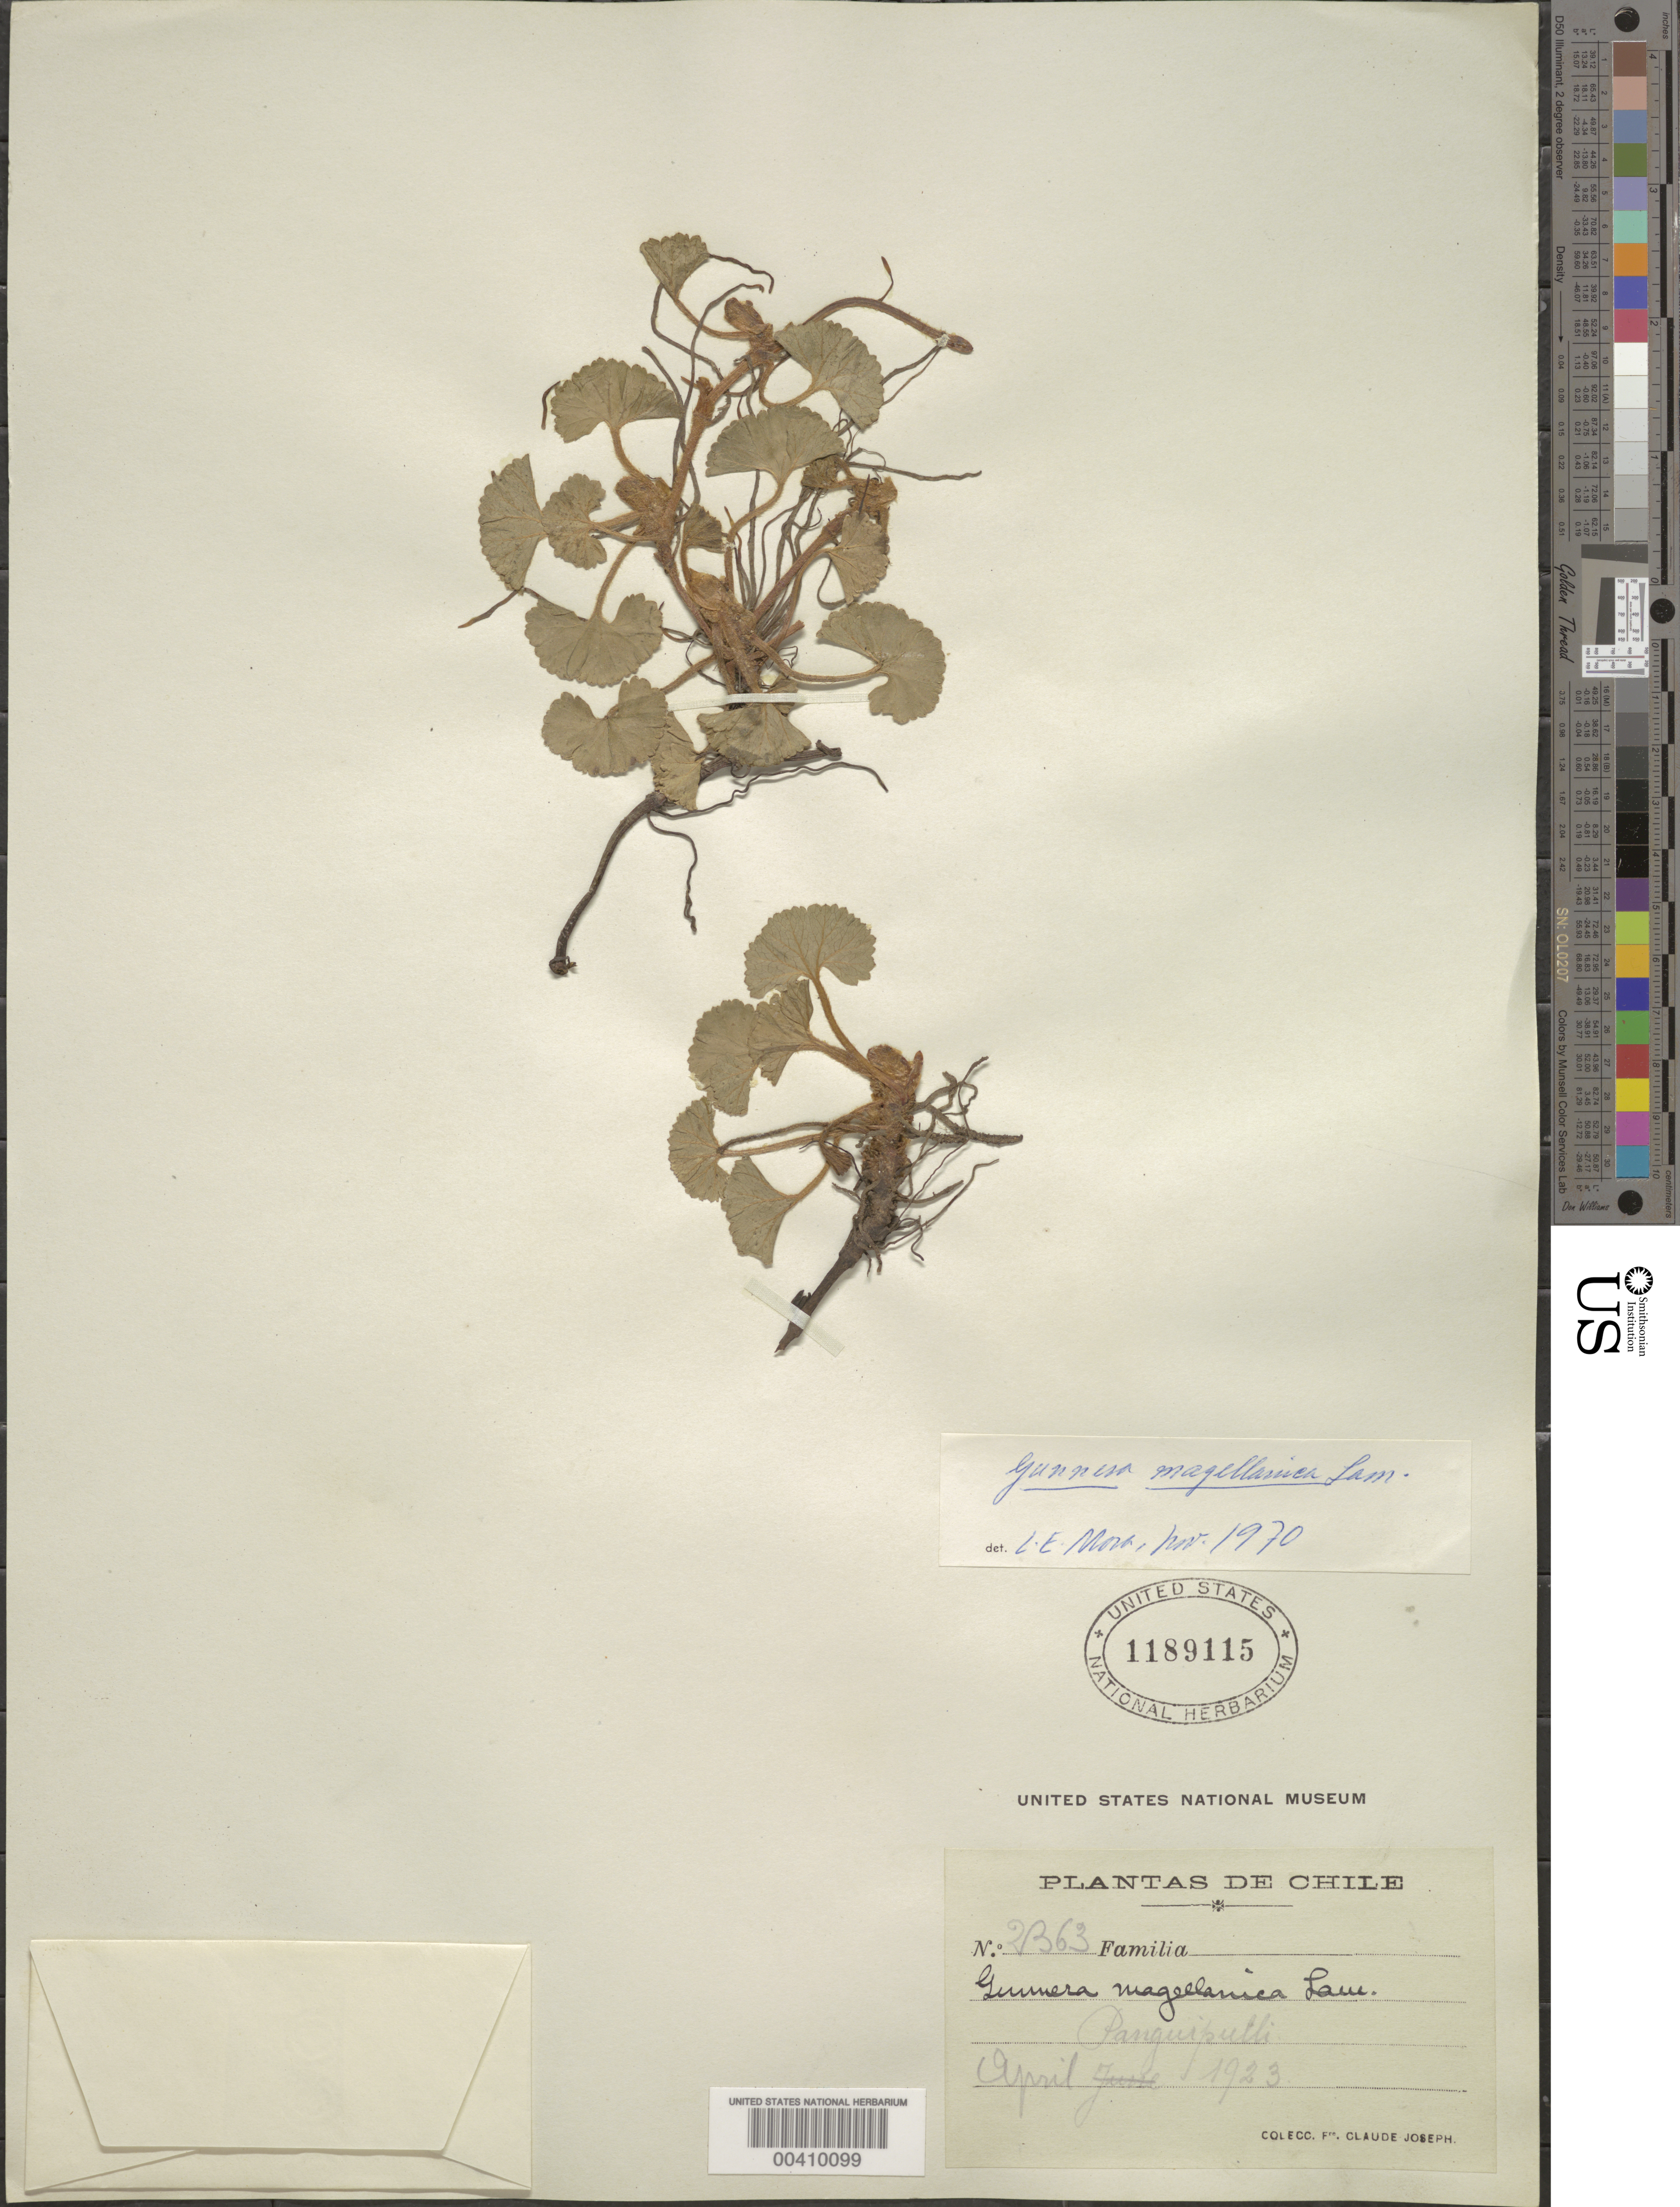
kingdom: Plantae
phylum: Tracheophyta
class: Magnoliopsida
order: Gunnerales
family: Gunneraceae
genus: Gunnera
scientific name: Gunnera magellanica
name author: Lam.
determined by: Mora-Osejo, L. E.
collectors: Bro. Claude-Joseph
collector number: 2363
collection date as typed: Apr 1923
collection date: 1923-04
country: Chile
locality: Panguipulli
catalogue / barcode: US 1189115